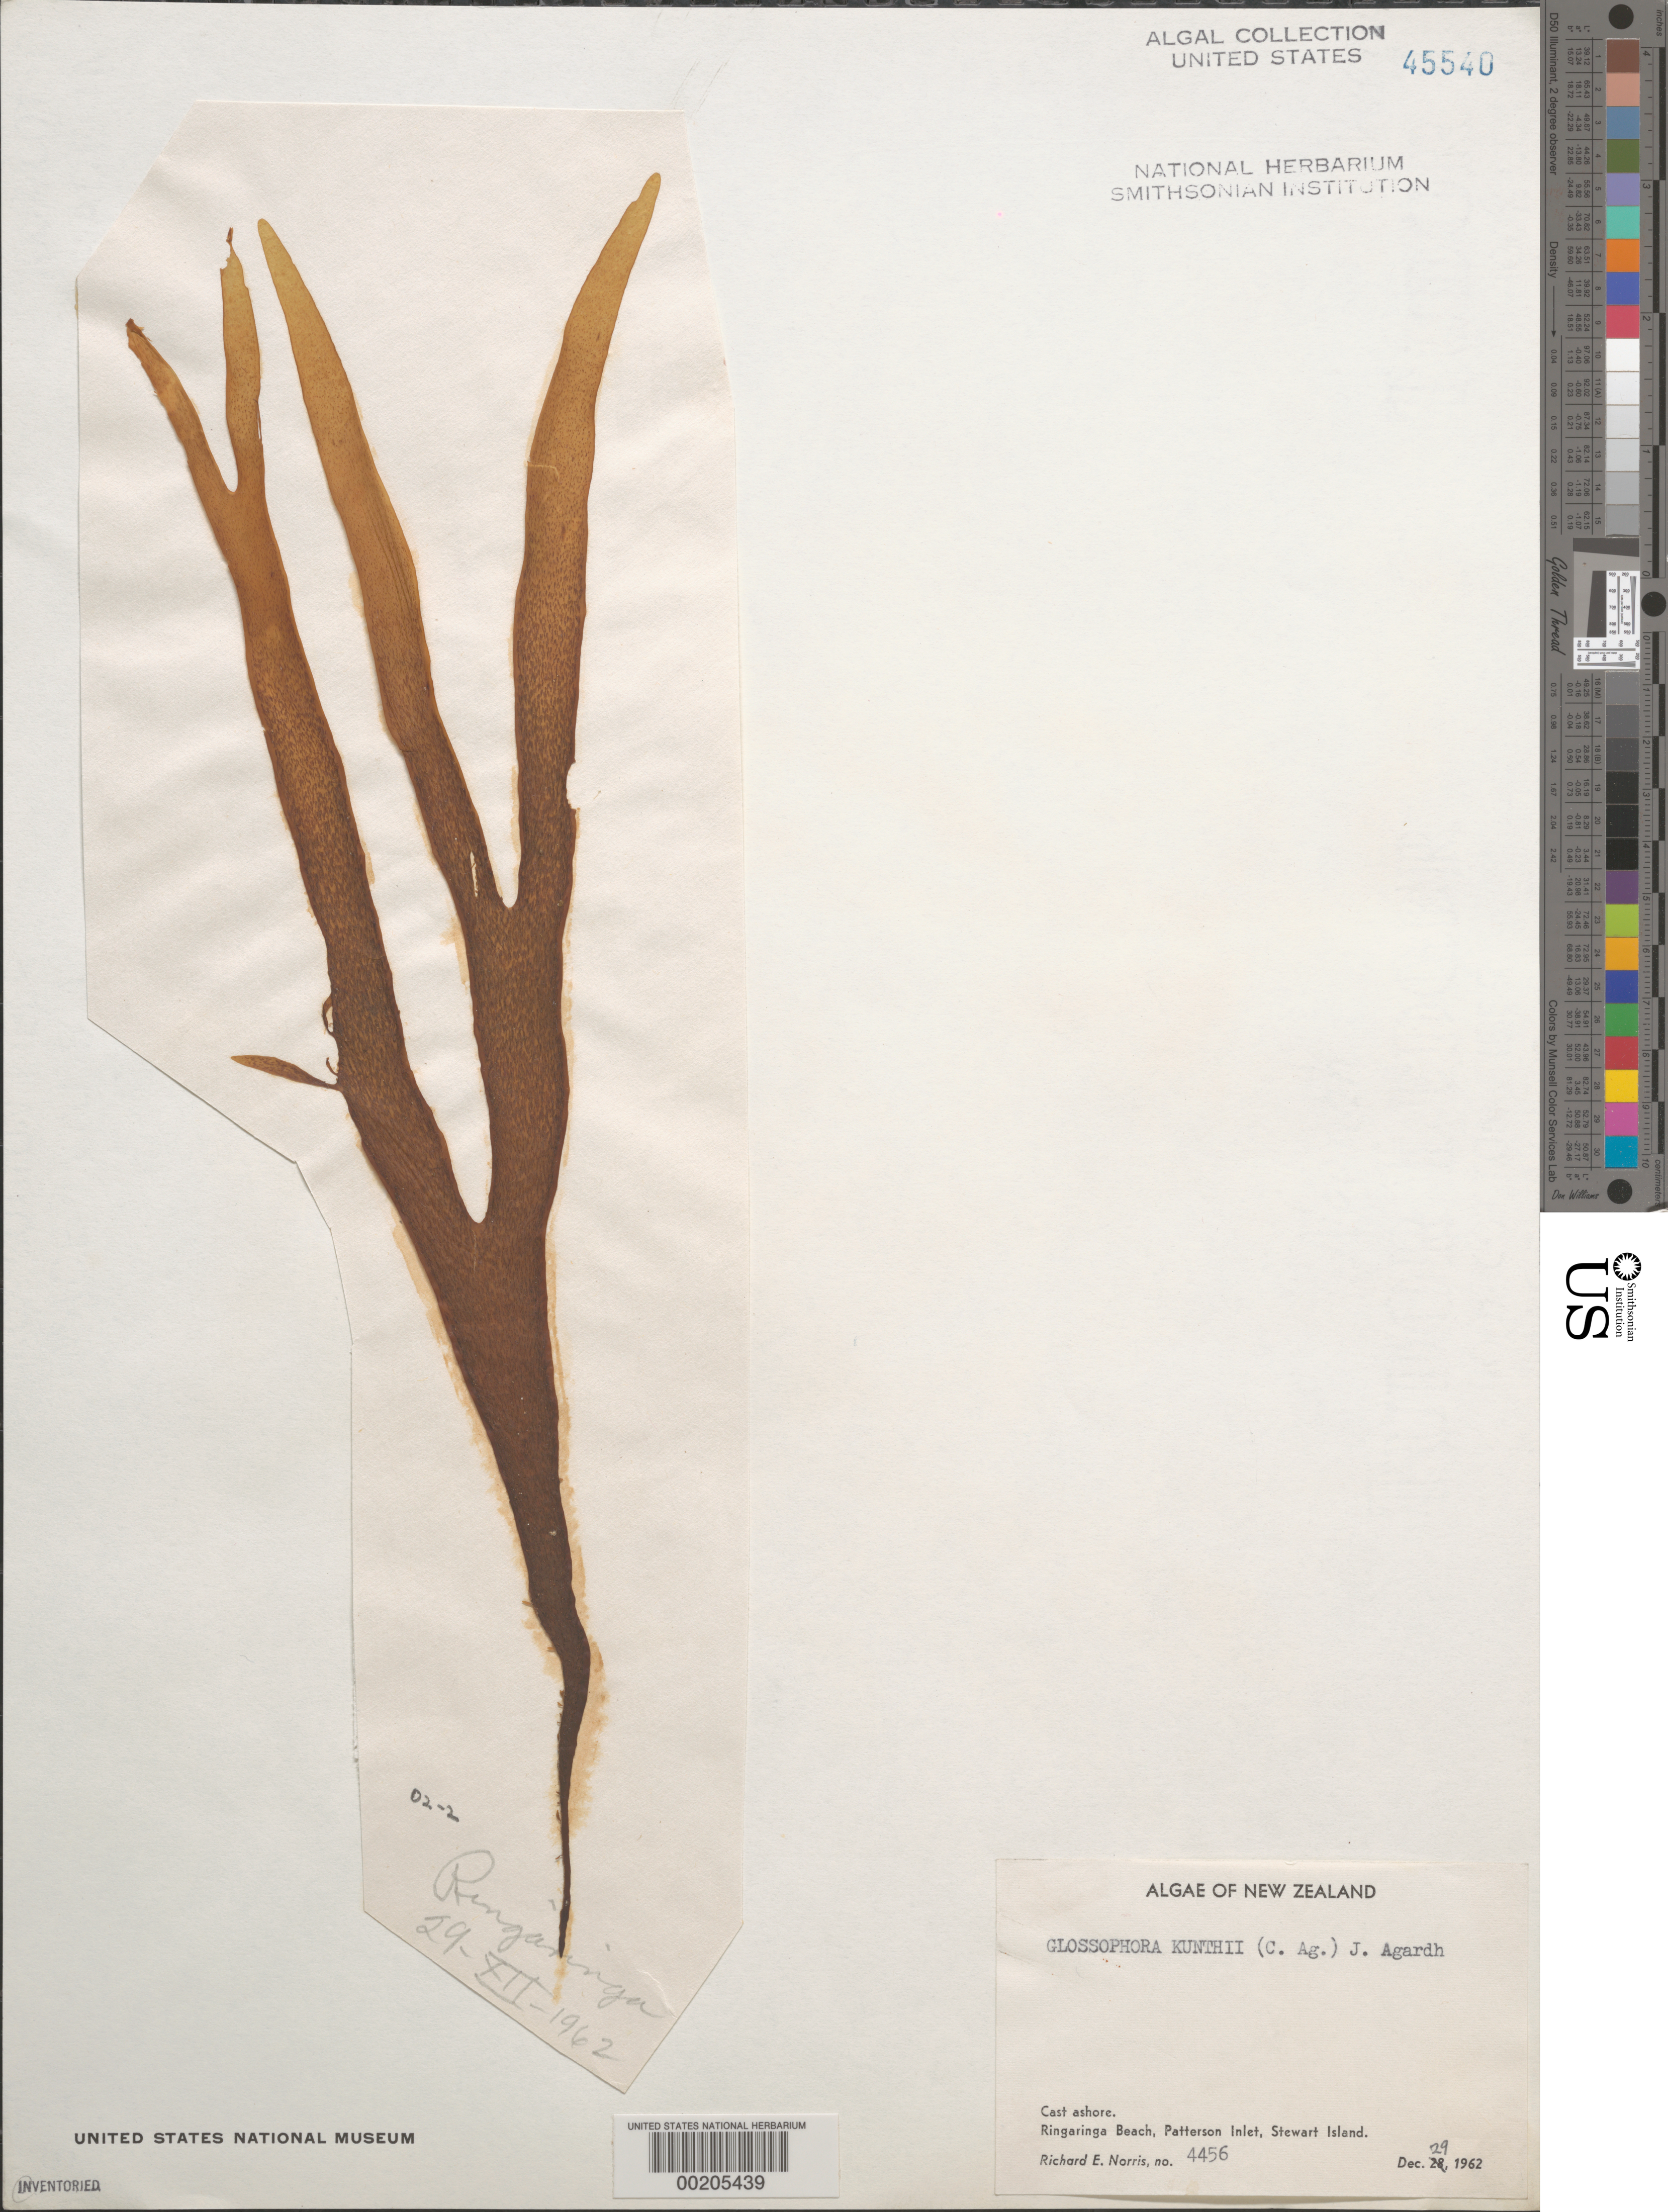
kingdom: Chromista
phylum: Ochrophyta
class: Phaeophyceae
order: Dictyotales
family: Dictyotaceae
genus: Dictyota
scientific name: Dictyota kunthii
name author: (C. Agardh) Grev.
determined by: Algae name updating Project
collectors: R. E. Norris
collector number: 4456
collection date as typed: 29 Dec 1962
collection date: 1962-12-29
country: New Zealand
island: Stewart Island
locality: Ringaringa Beach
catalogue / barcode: US 45540